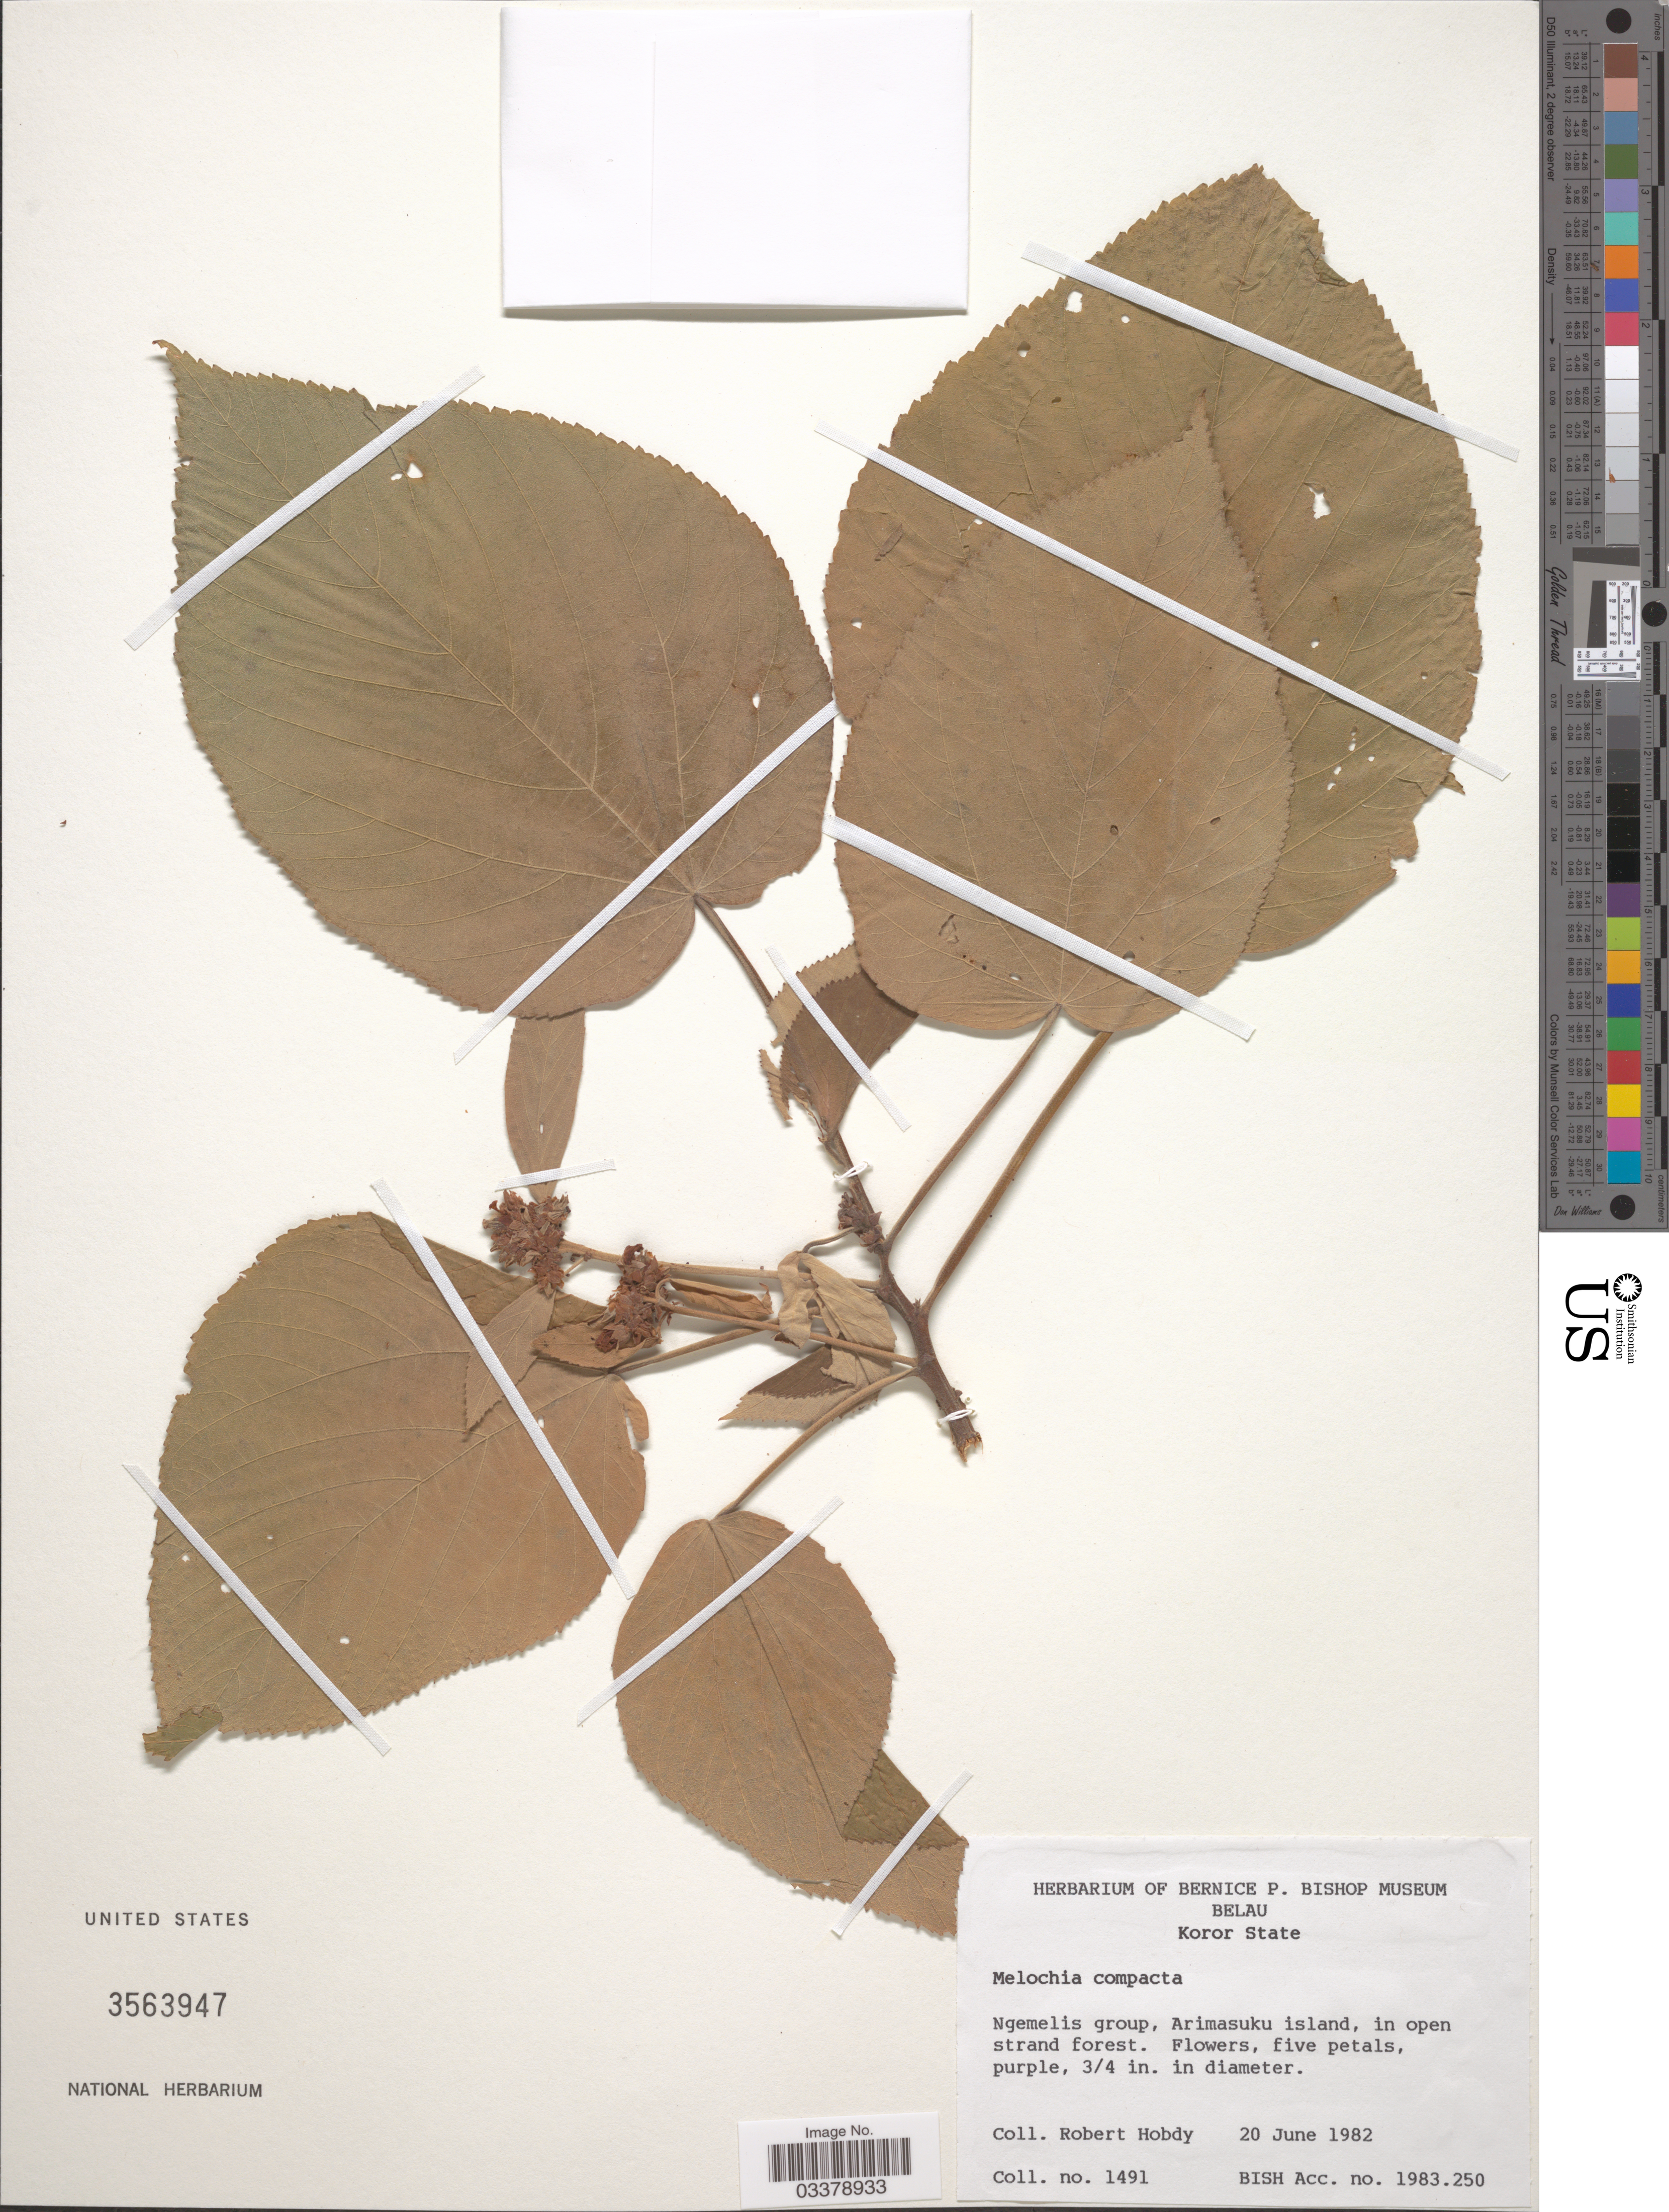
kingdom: Plantae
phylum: Tracheophyta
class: Magnoliopsida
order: Malvales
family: Malvaceae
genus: Melochia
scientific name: Melochia compacta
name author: Hochr.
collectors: R. Hobdy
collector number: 1491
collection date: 1982-06-20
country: Palau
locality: Koror State, Ngemelis group, Arimasuku island, in open strand forest.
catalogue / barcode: US 3563947